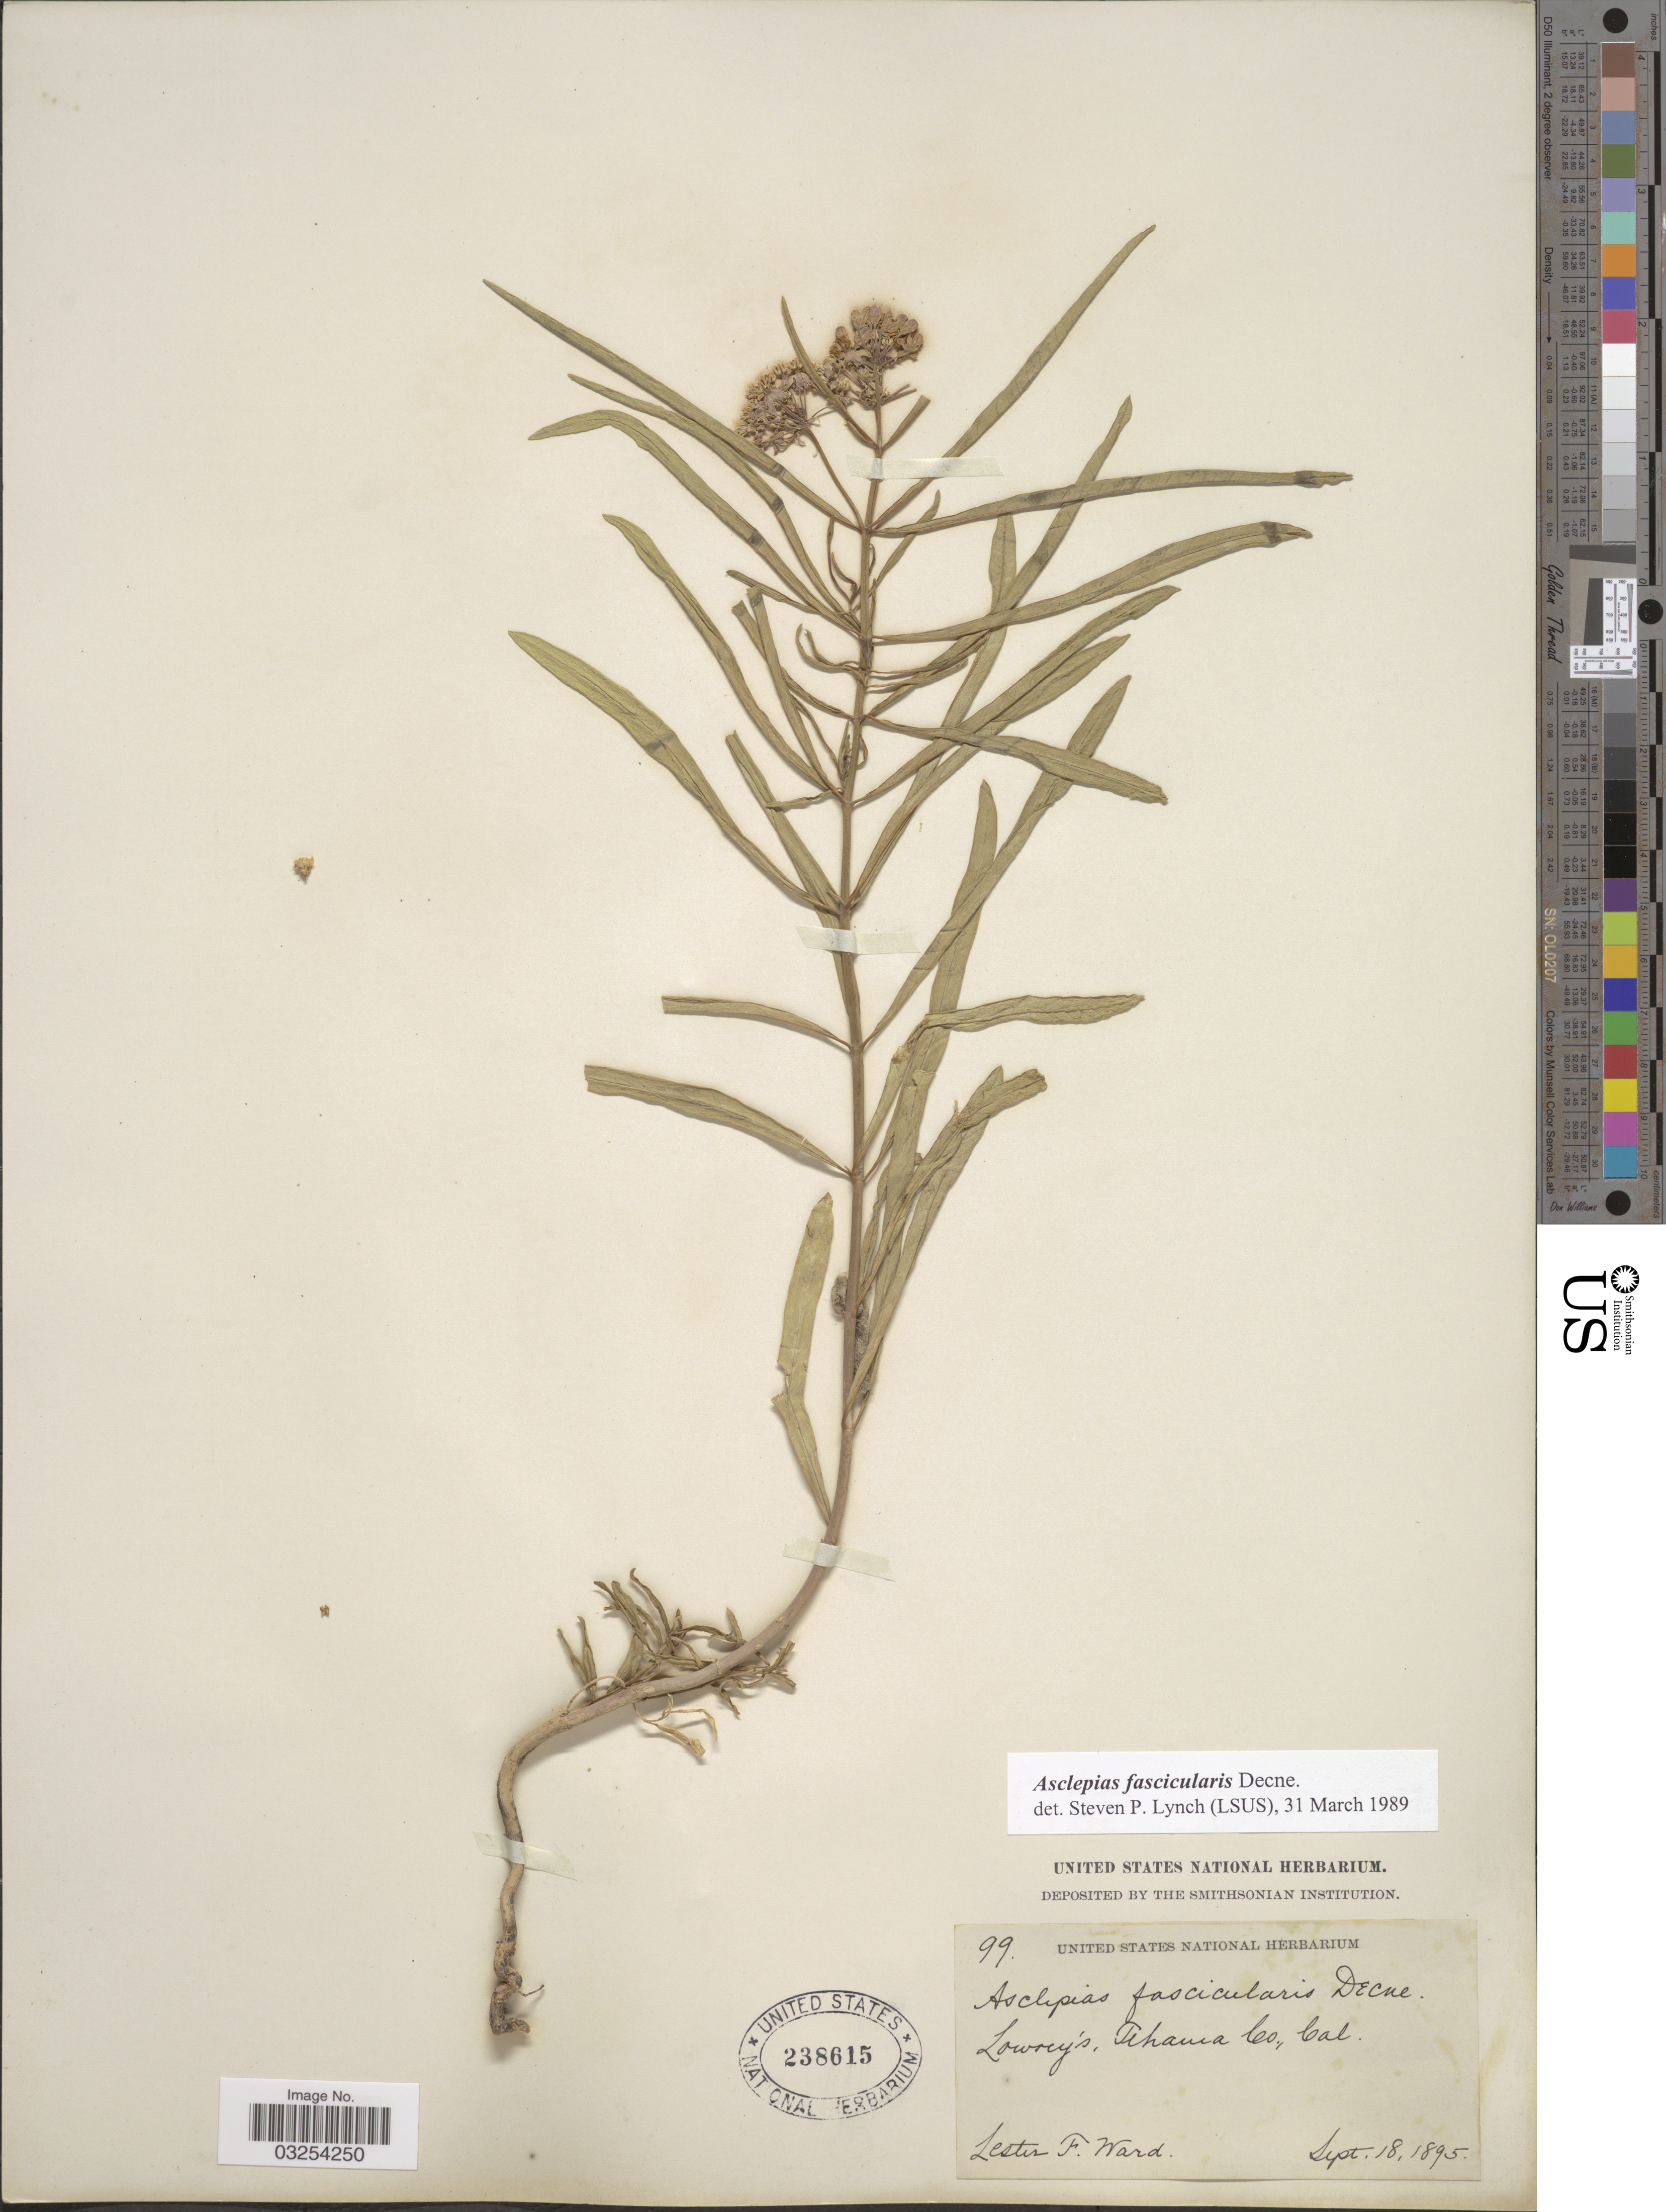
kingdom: Plantae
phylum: Tracheophyta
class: Magnoliopsida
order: Gentianales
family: Apocynaceae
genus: Asclepias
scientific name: Asclepias fascicularis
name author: Decne.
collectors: L. F. Ward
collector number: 99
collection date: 1895-09-18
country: United States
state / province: California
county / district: Tehama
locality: Lowrey's, Tehama Co.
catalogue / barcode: US 238615